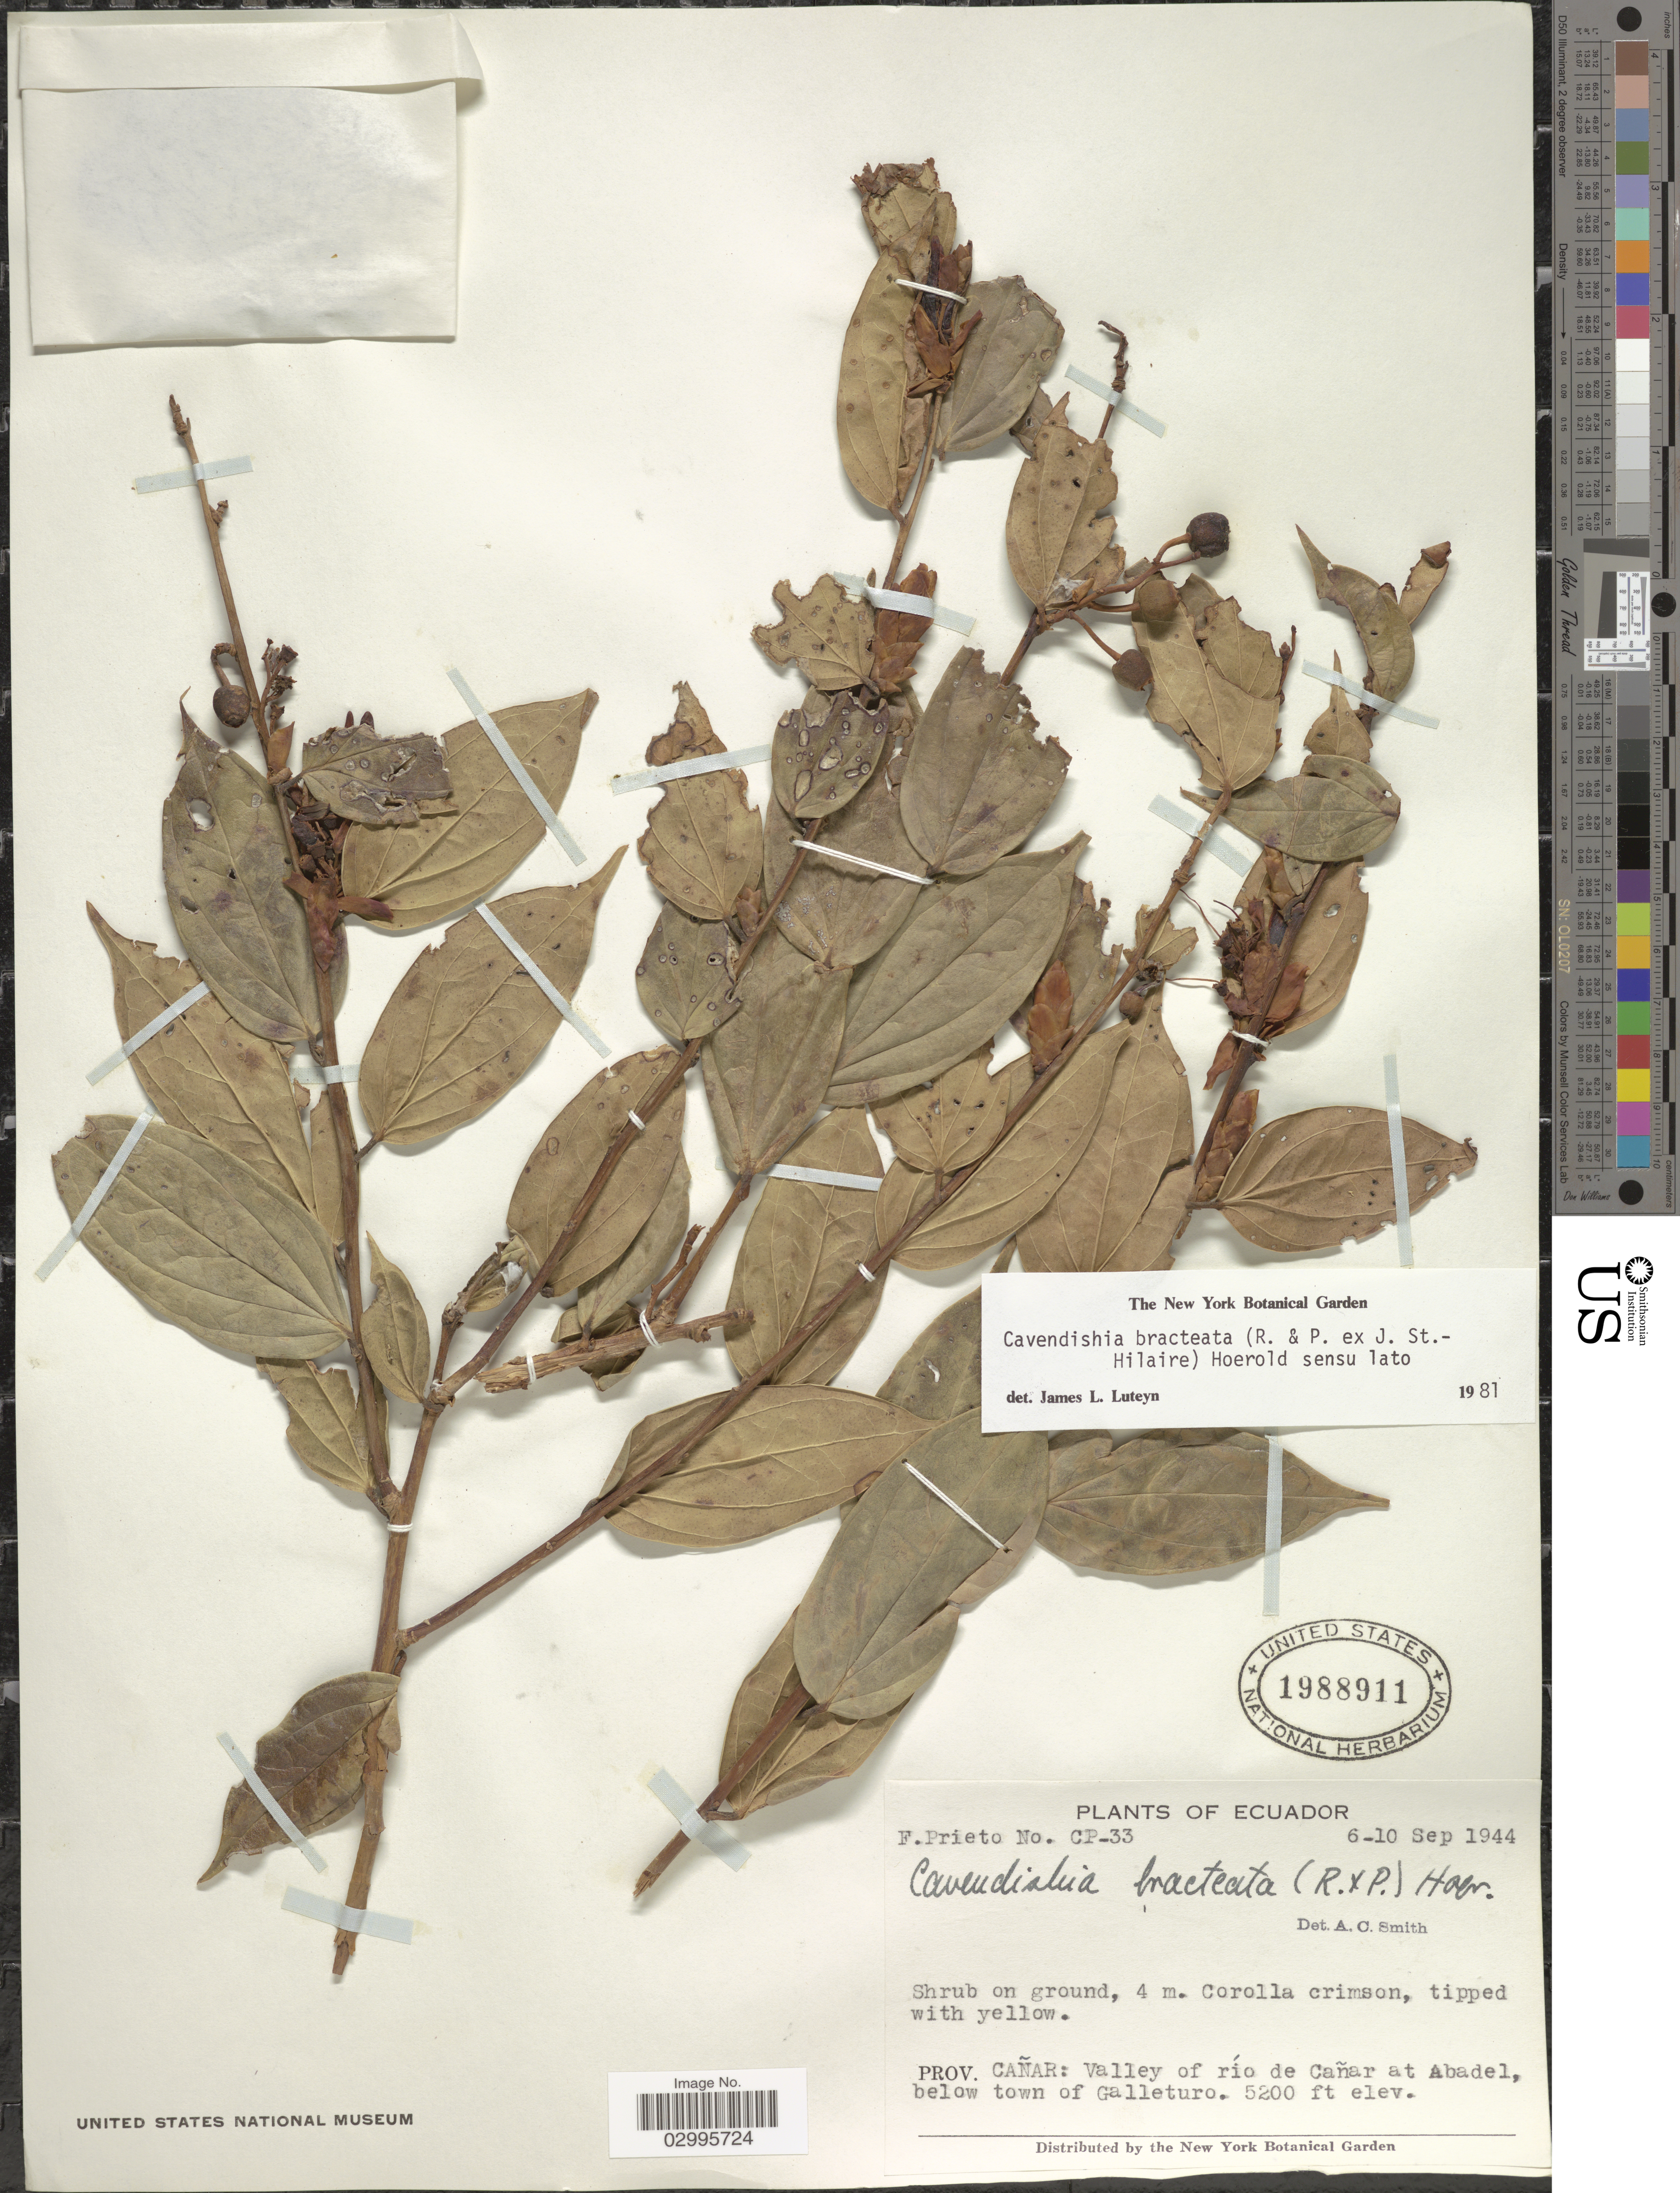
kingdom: Plantae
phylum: Tracheophyta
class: Magnoliopsida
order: Ericales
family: Ericaceae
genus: Cavendishia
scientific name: Cavendishia bracteata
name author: (Ruiz & Pav. ex J. St.-Hil.) Hoerold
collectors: F. Prieto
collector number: CP-33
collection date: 1944-09-06/1944-09-10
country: Ecuador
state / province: Cañar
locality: Valley of río de Cañar at Abadel, below town of Galleturo.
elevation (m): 1585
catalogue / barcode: US 1988911